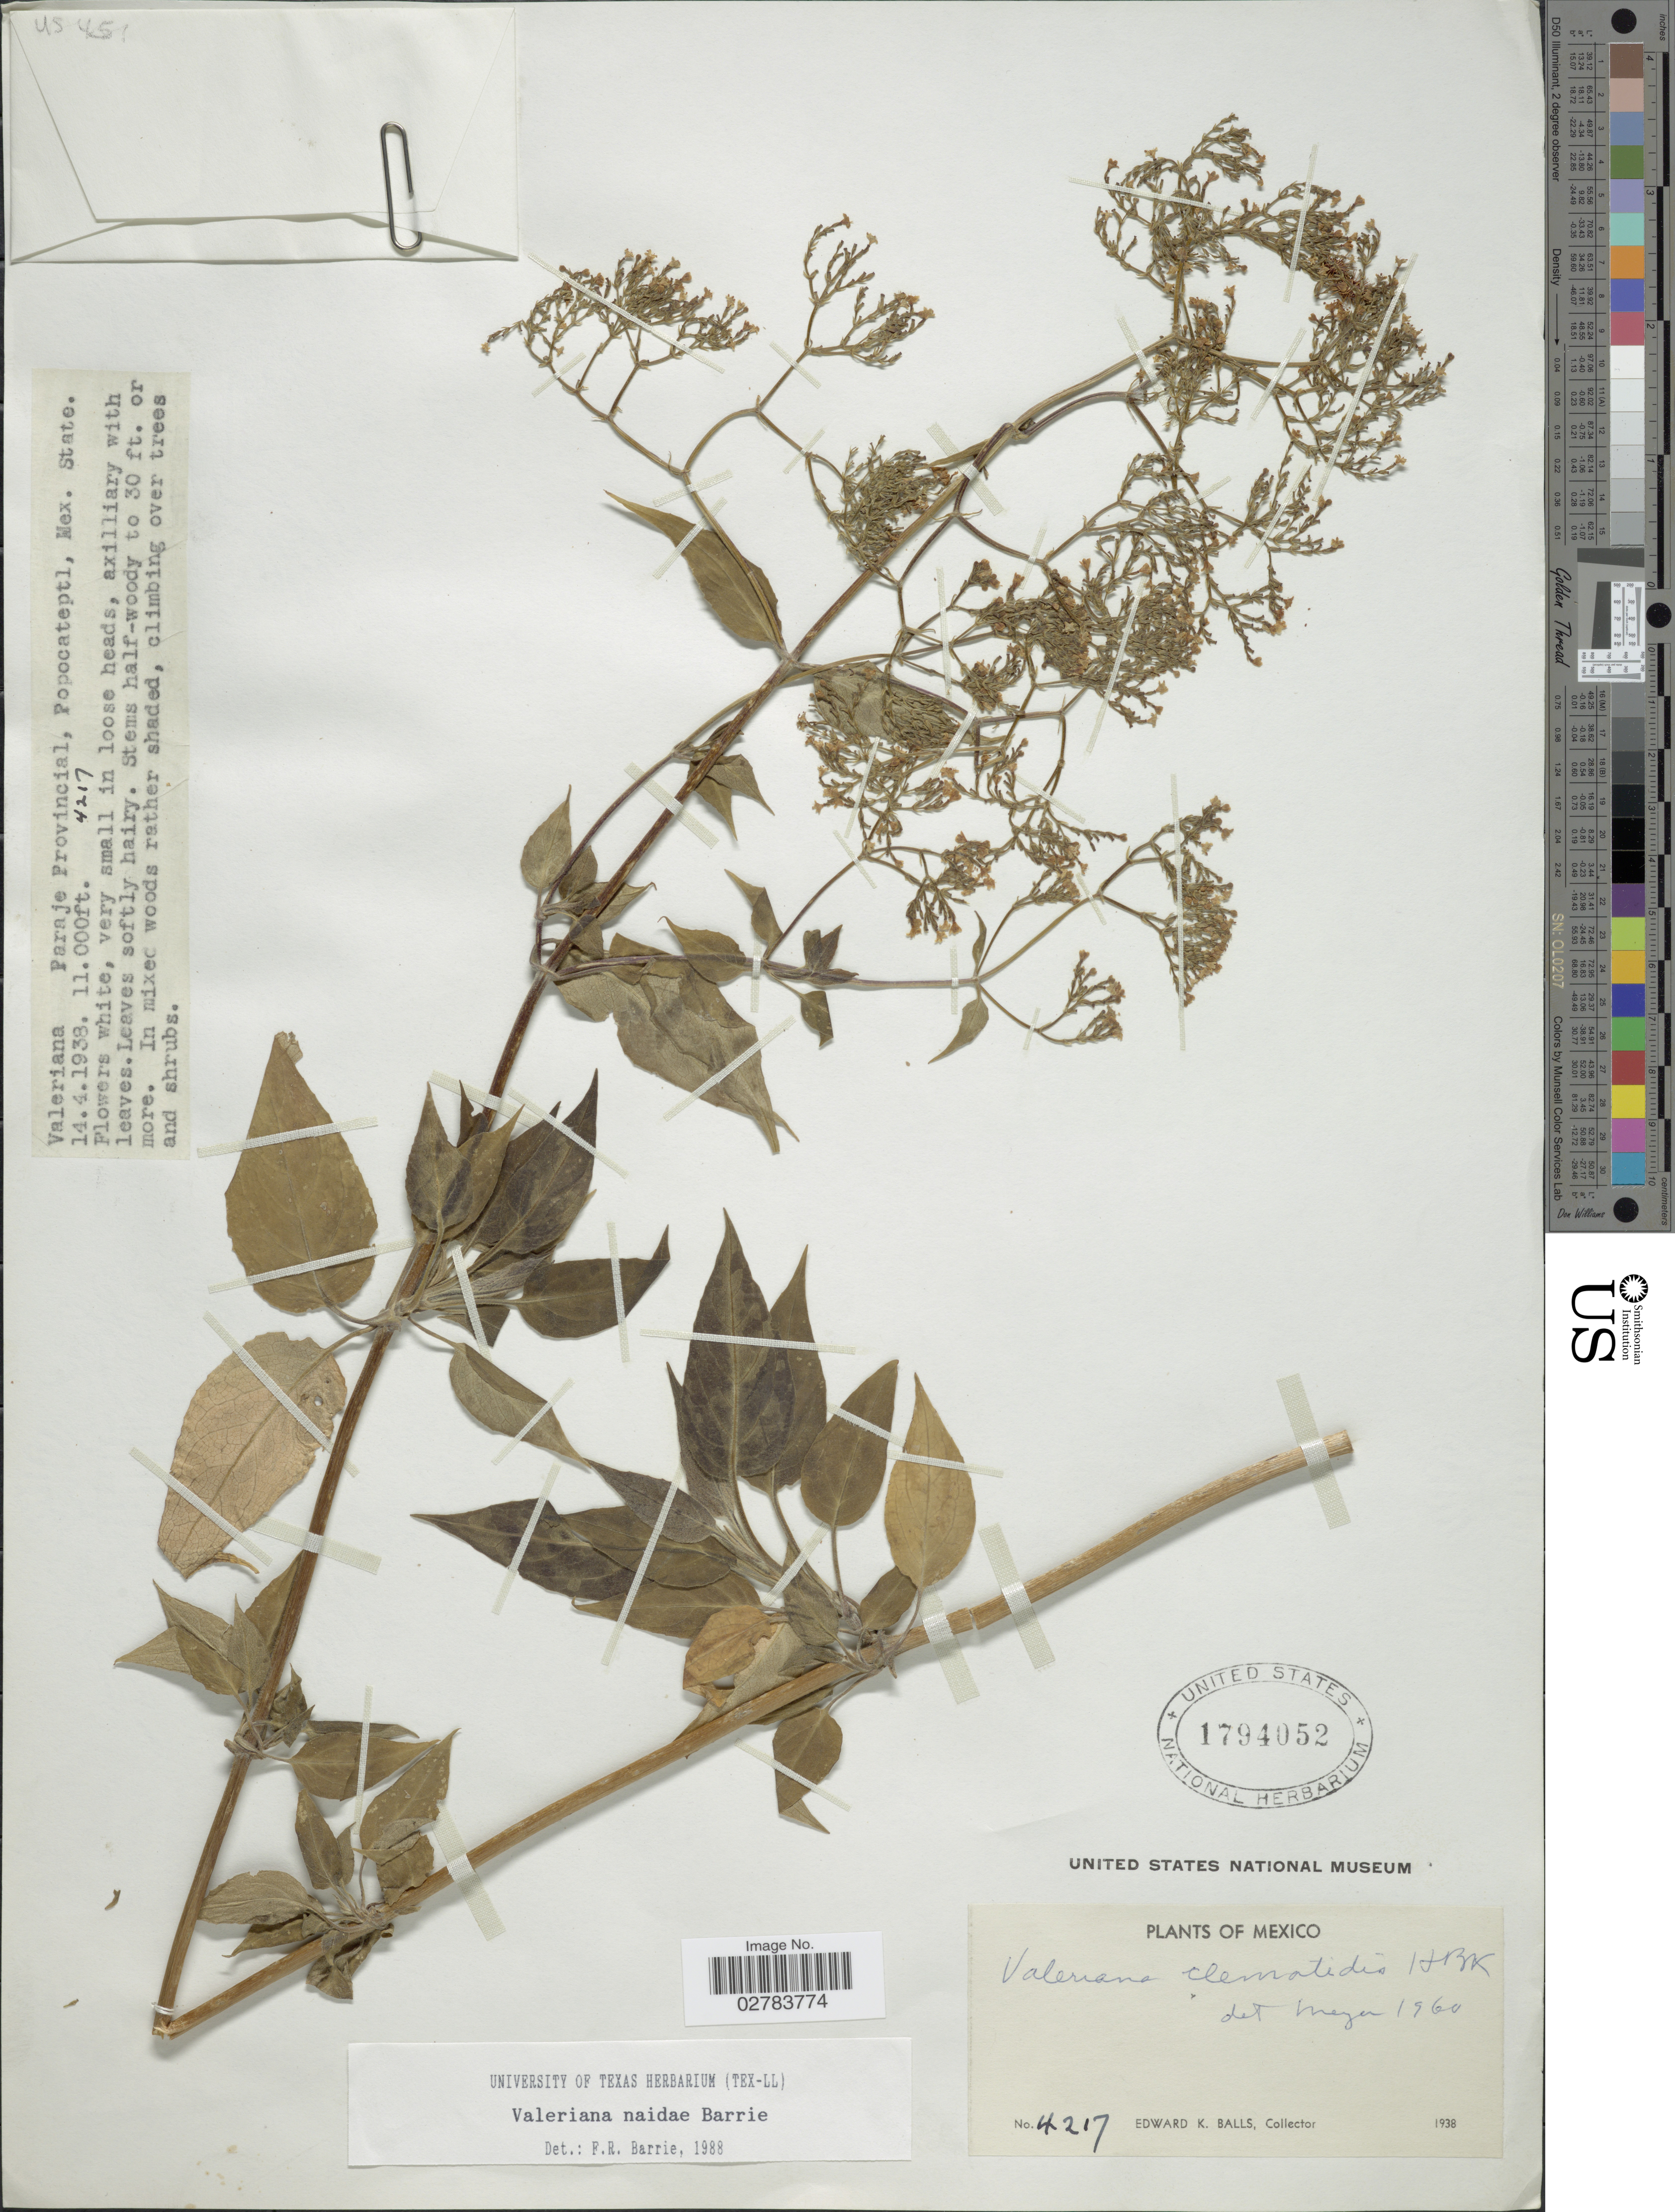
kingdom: Plantae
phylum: Tracheophyta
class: Magnoliopsida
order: Dipsacales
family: Caprifoliaceae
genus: Valeriana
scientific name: Valeriana naidae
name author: Barrie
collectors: E. K. Balls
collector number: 4217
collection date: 1938-04-14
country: Mexico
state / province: México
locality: Paraje Provincial, Popocateptl.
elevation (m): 3353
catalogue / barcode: US 1794052